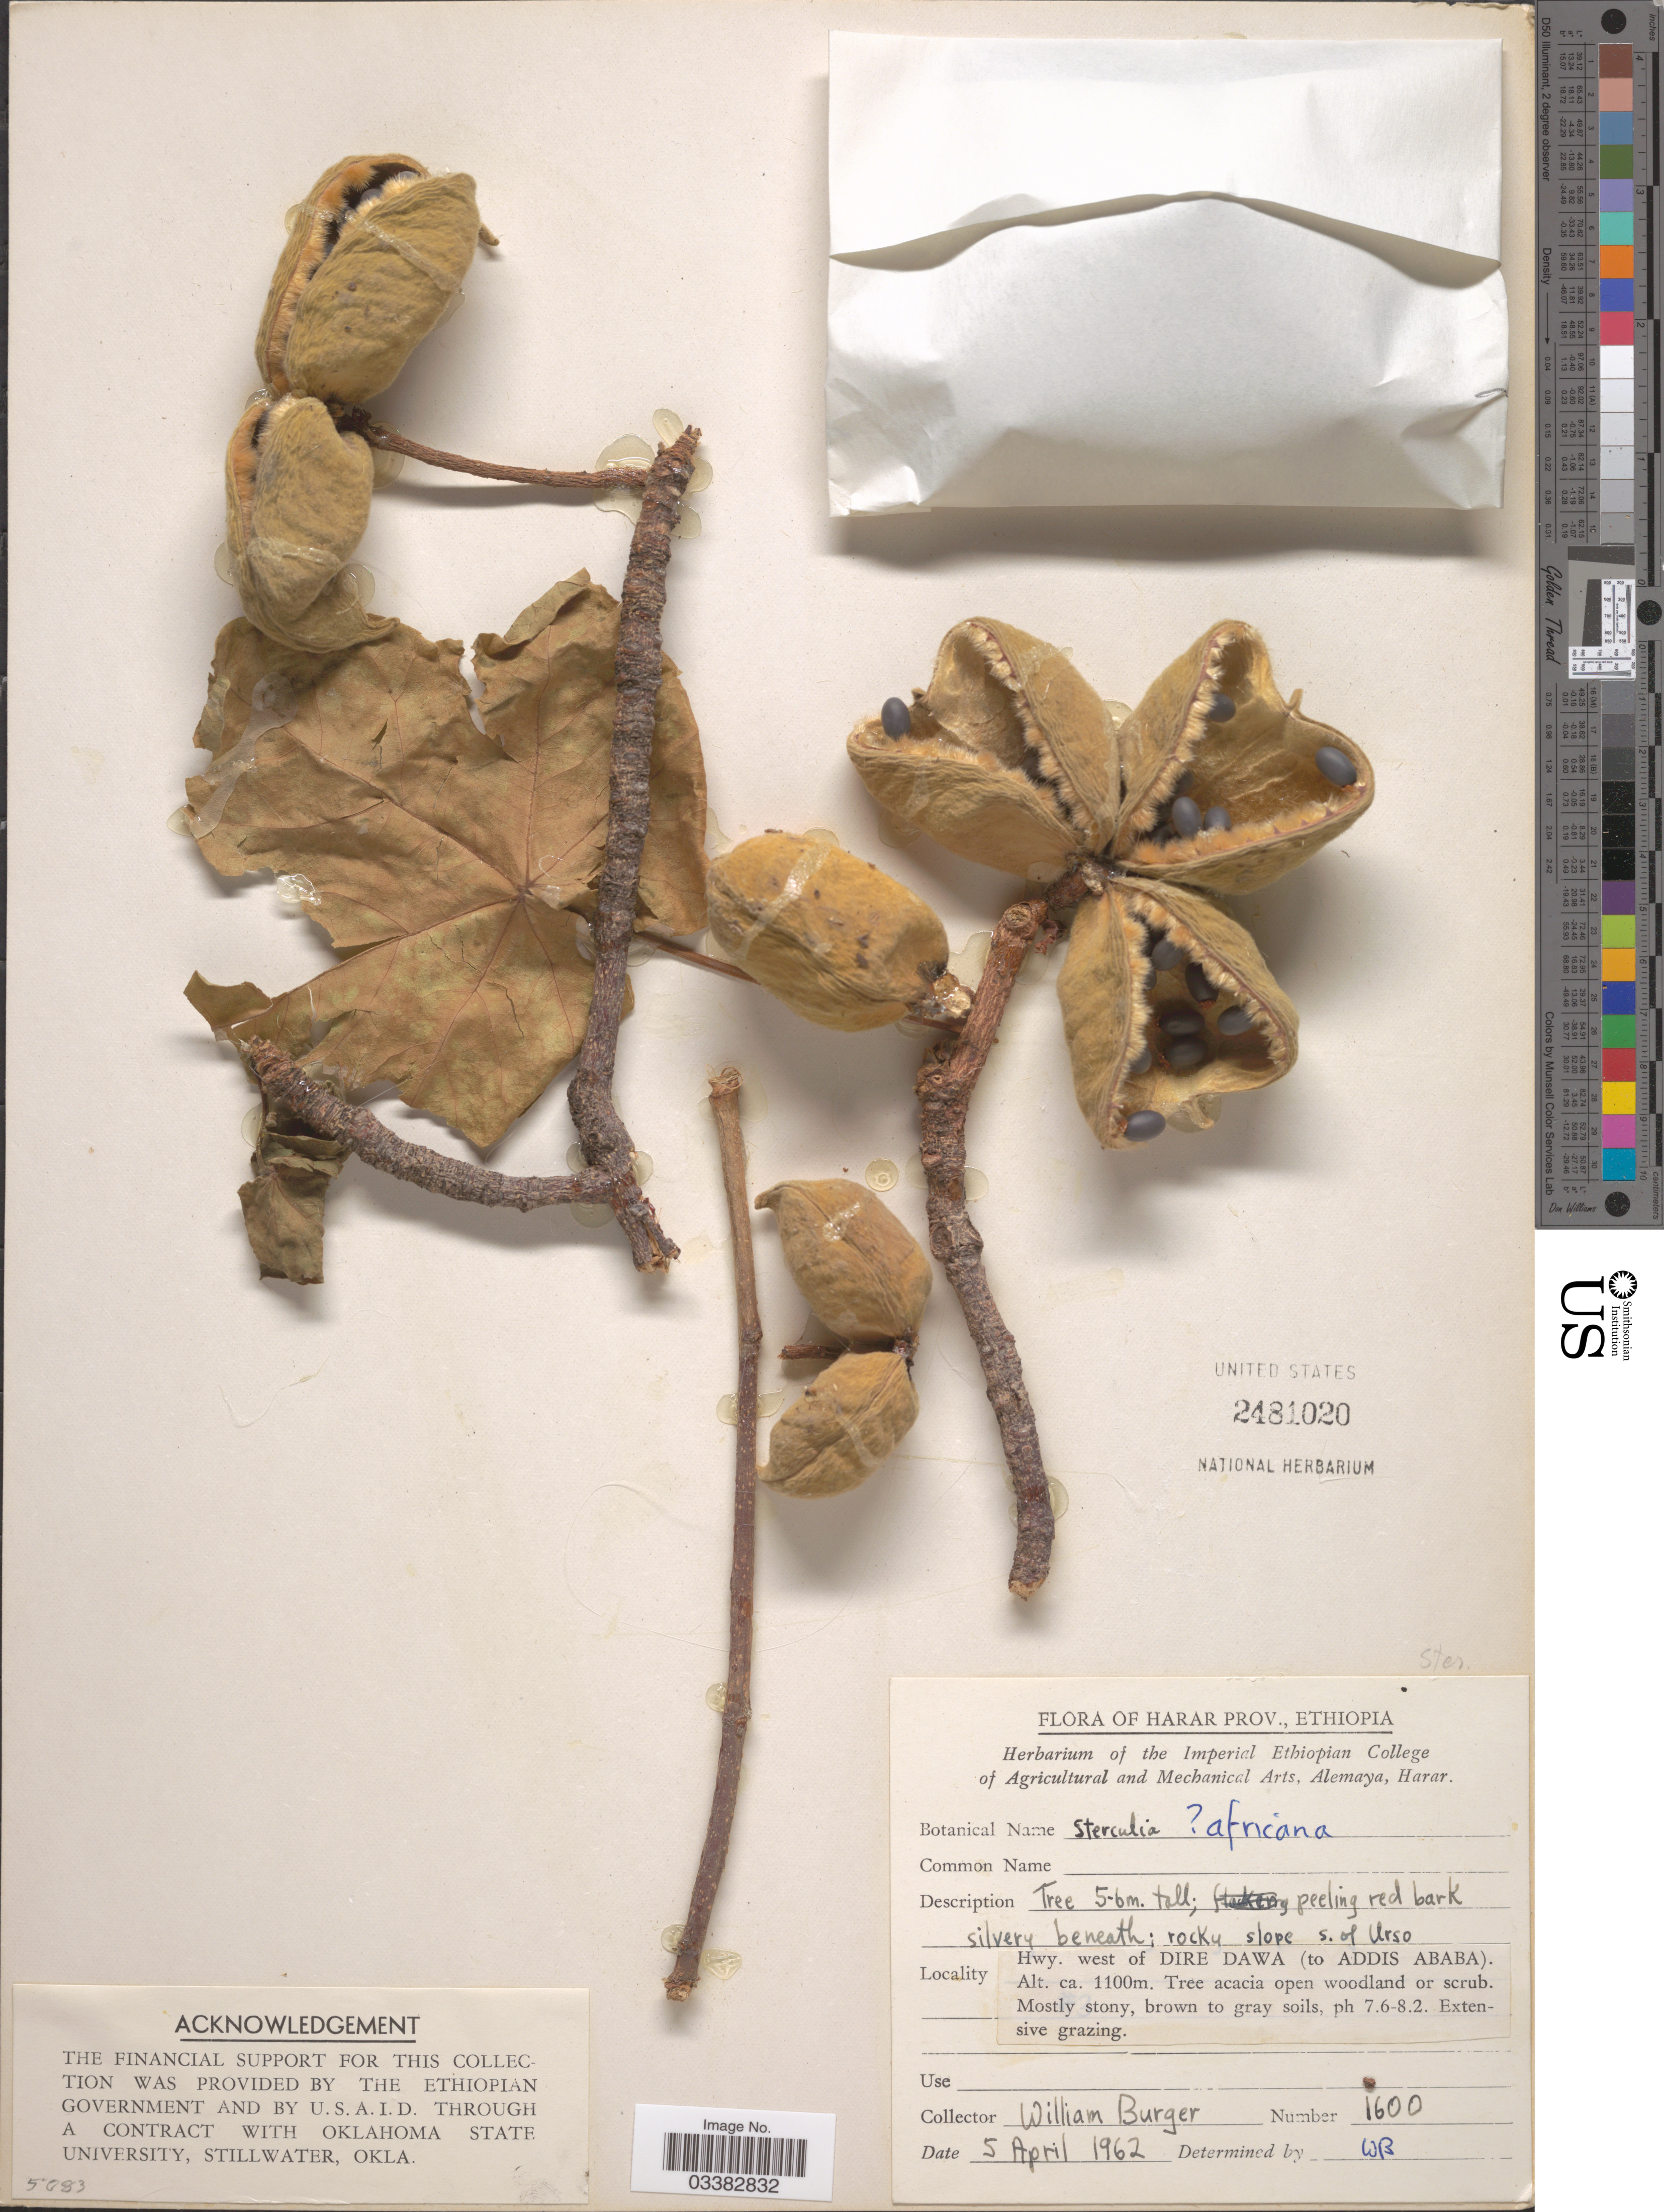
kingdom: Plantae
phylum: Tracheophyta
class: Magnoliopsida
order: Malvales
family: Malvaceae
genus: Sterculia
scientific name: Sterculia africana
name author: (Lour.) Fiori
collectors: W. Burger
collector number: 1600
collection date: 1962-04-05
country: Ethiopia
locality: Harar Prov. Rocky slope s. of Urso. Hwy. west of Dire Dawa (to Addis Ababa).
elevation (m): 1100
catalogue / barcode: US 2481020